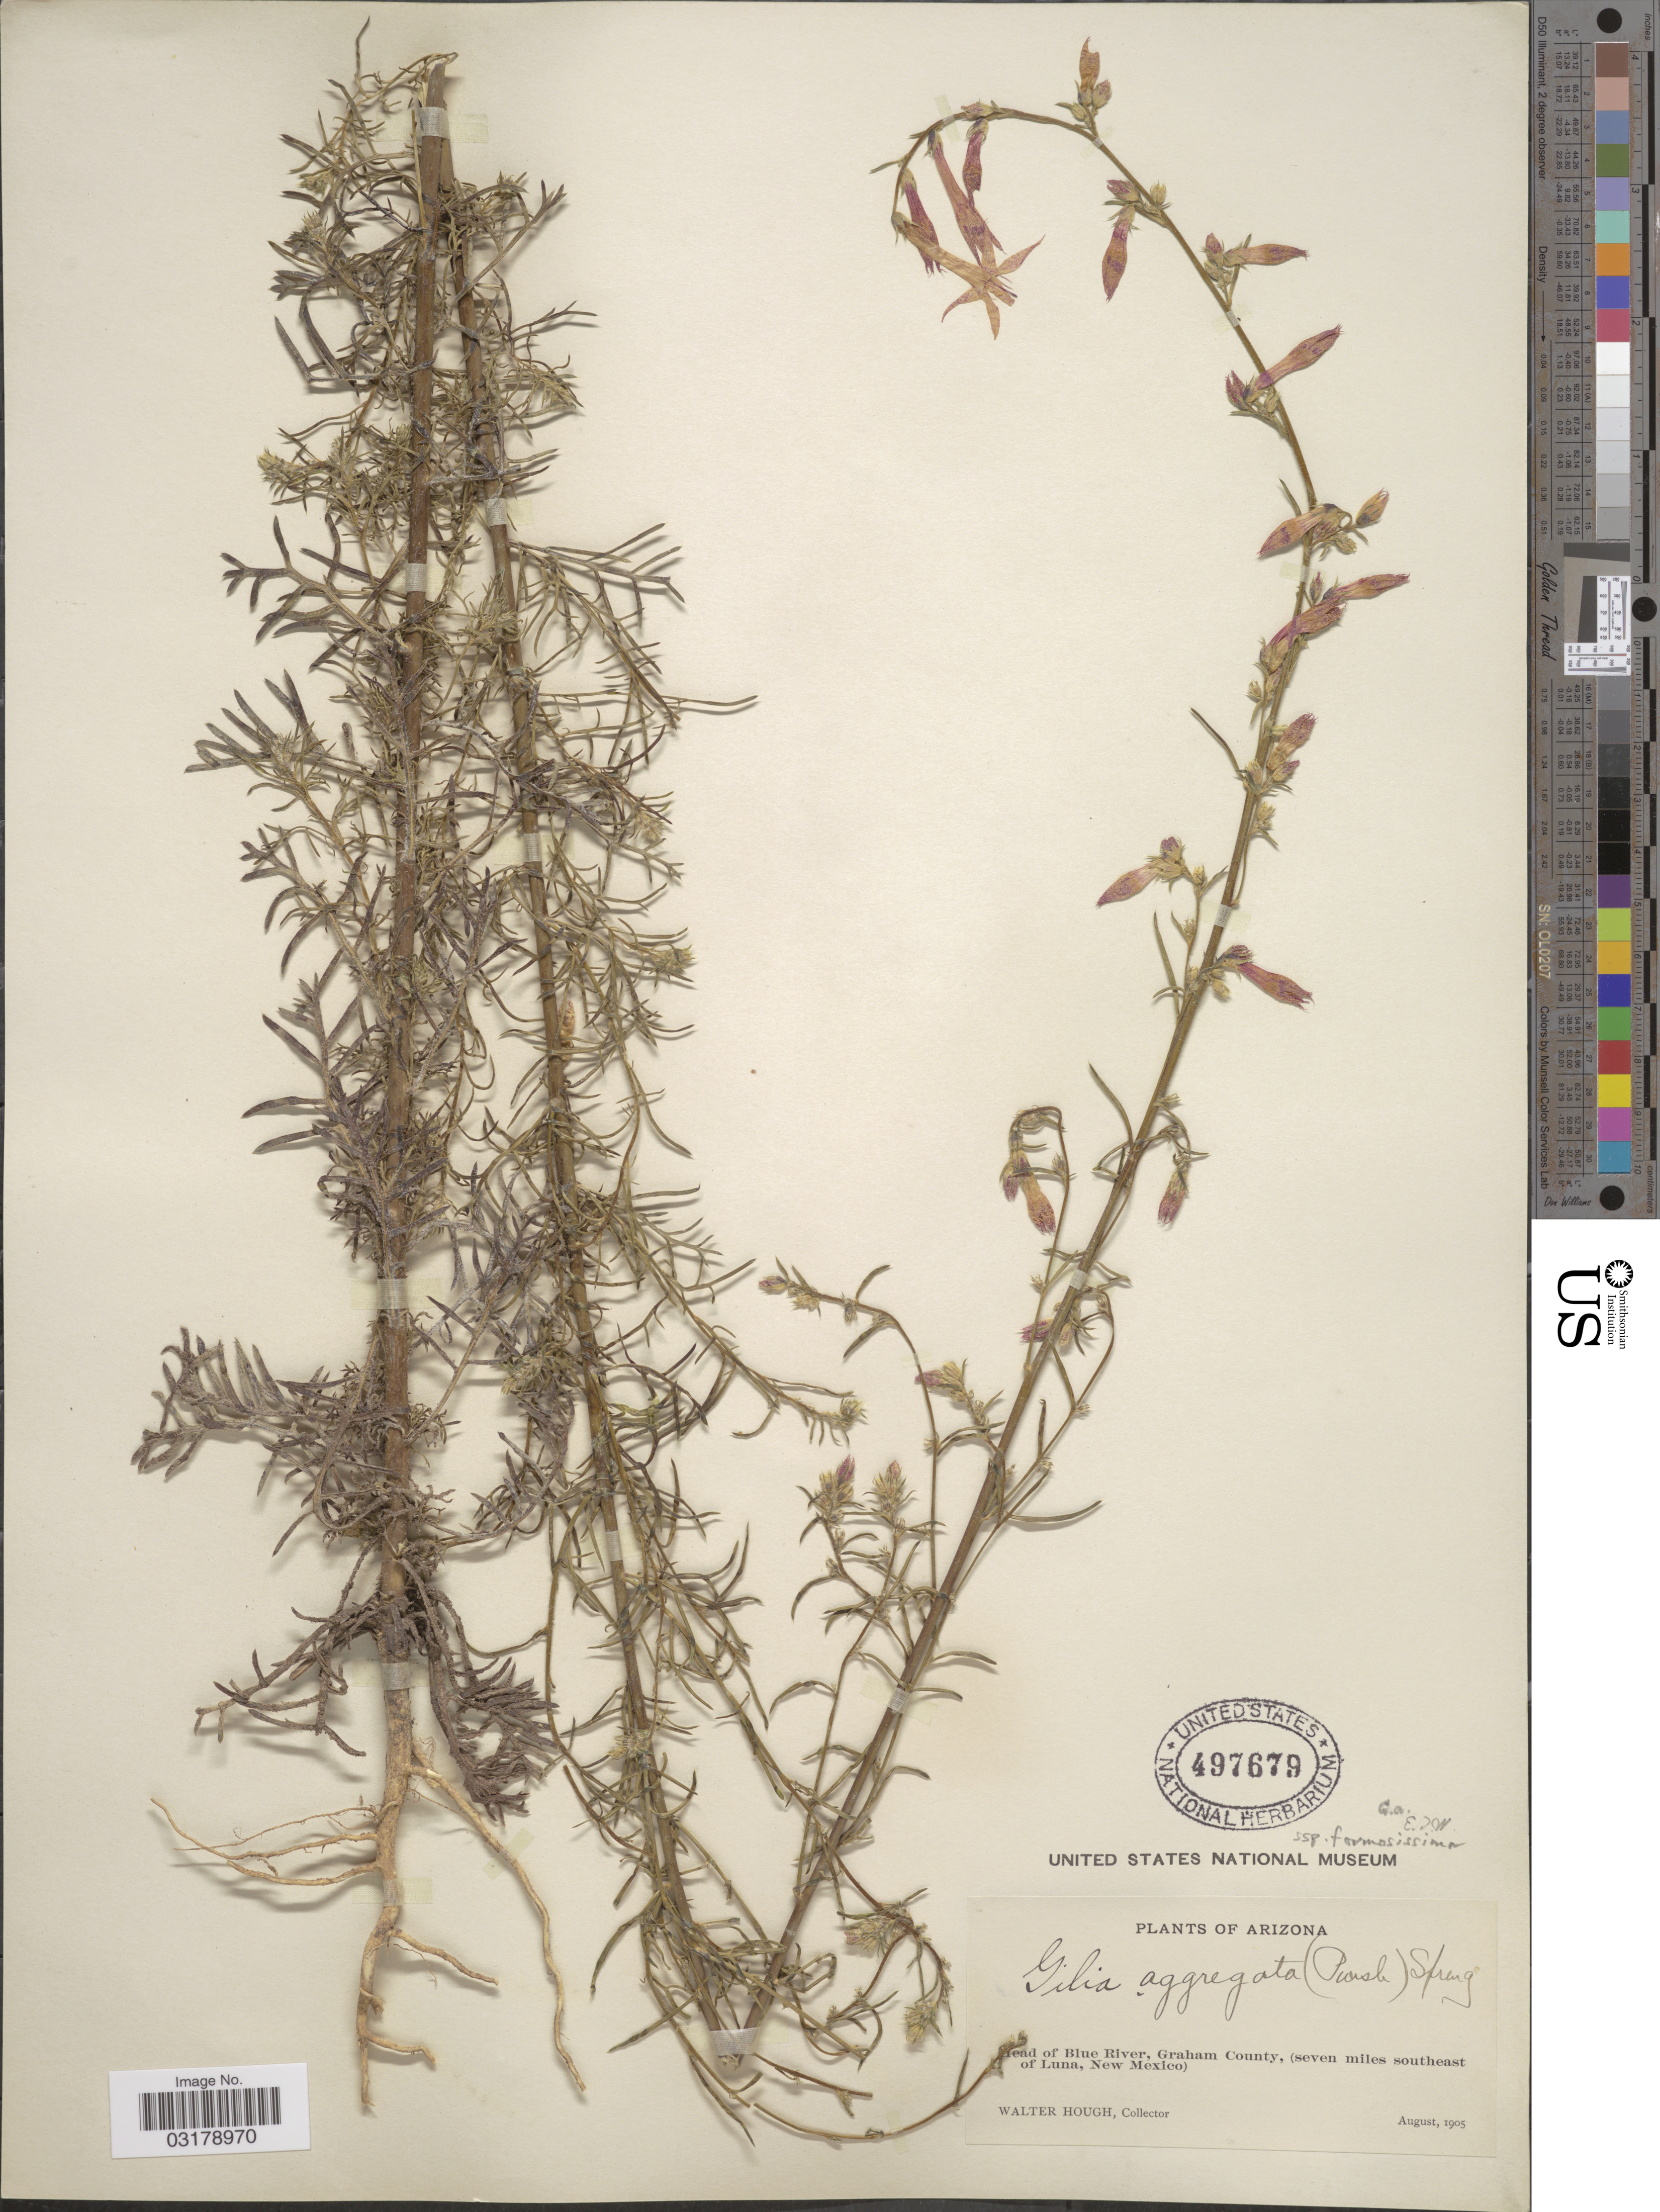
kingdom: Plantae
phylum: Tracheophyta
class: Magnoliopsida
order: Ericales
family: Polemoniaceae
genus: Ipomopsis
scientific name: Ipomopsis aggregata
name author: (Pursh) V.E. Grant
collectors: W. Hough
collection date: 1905-08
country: United States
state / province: Arizona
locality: Head of Blue River, Graham County, (seven miles southeast of Luna, New Mexico).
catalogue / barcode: US 497679